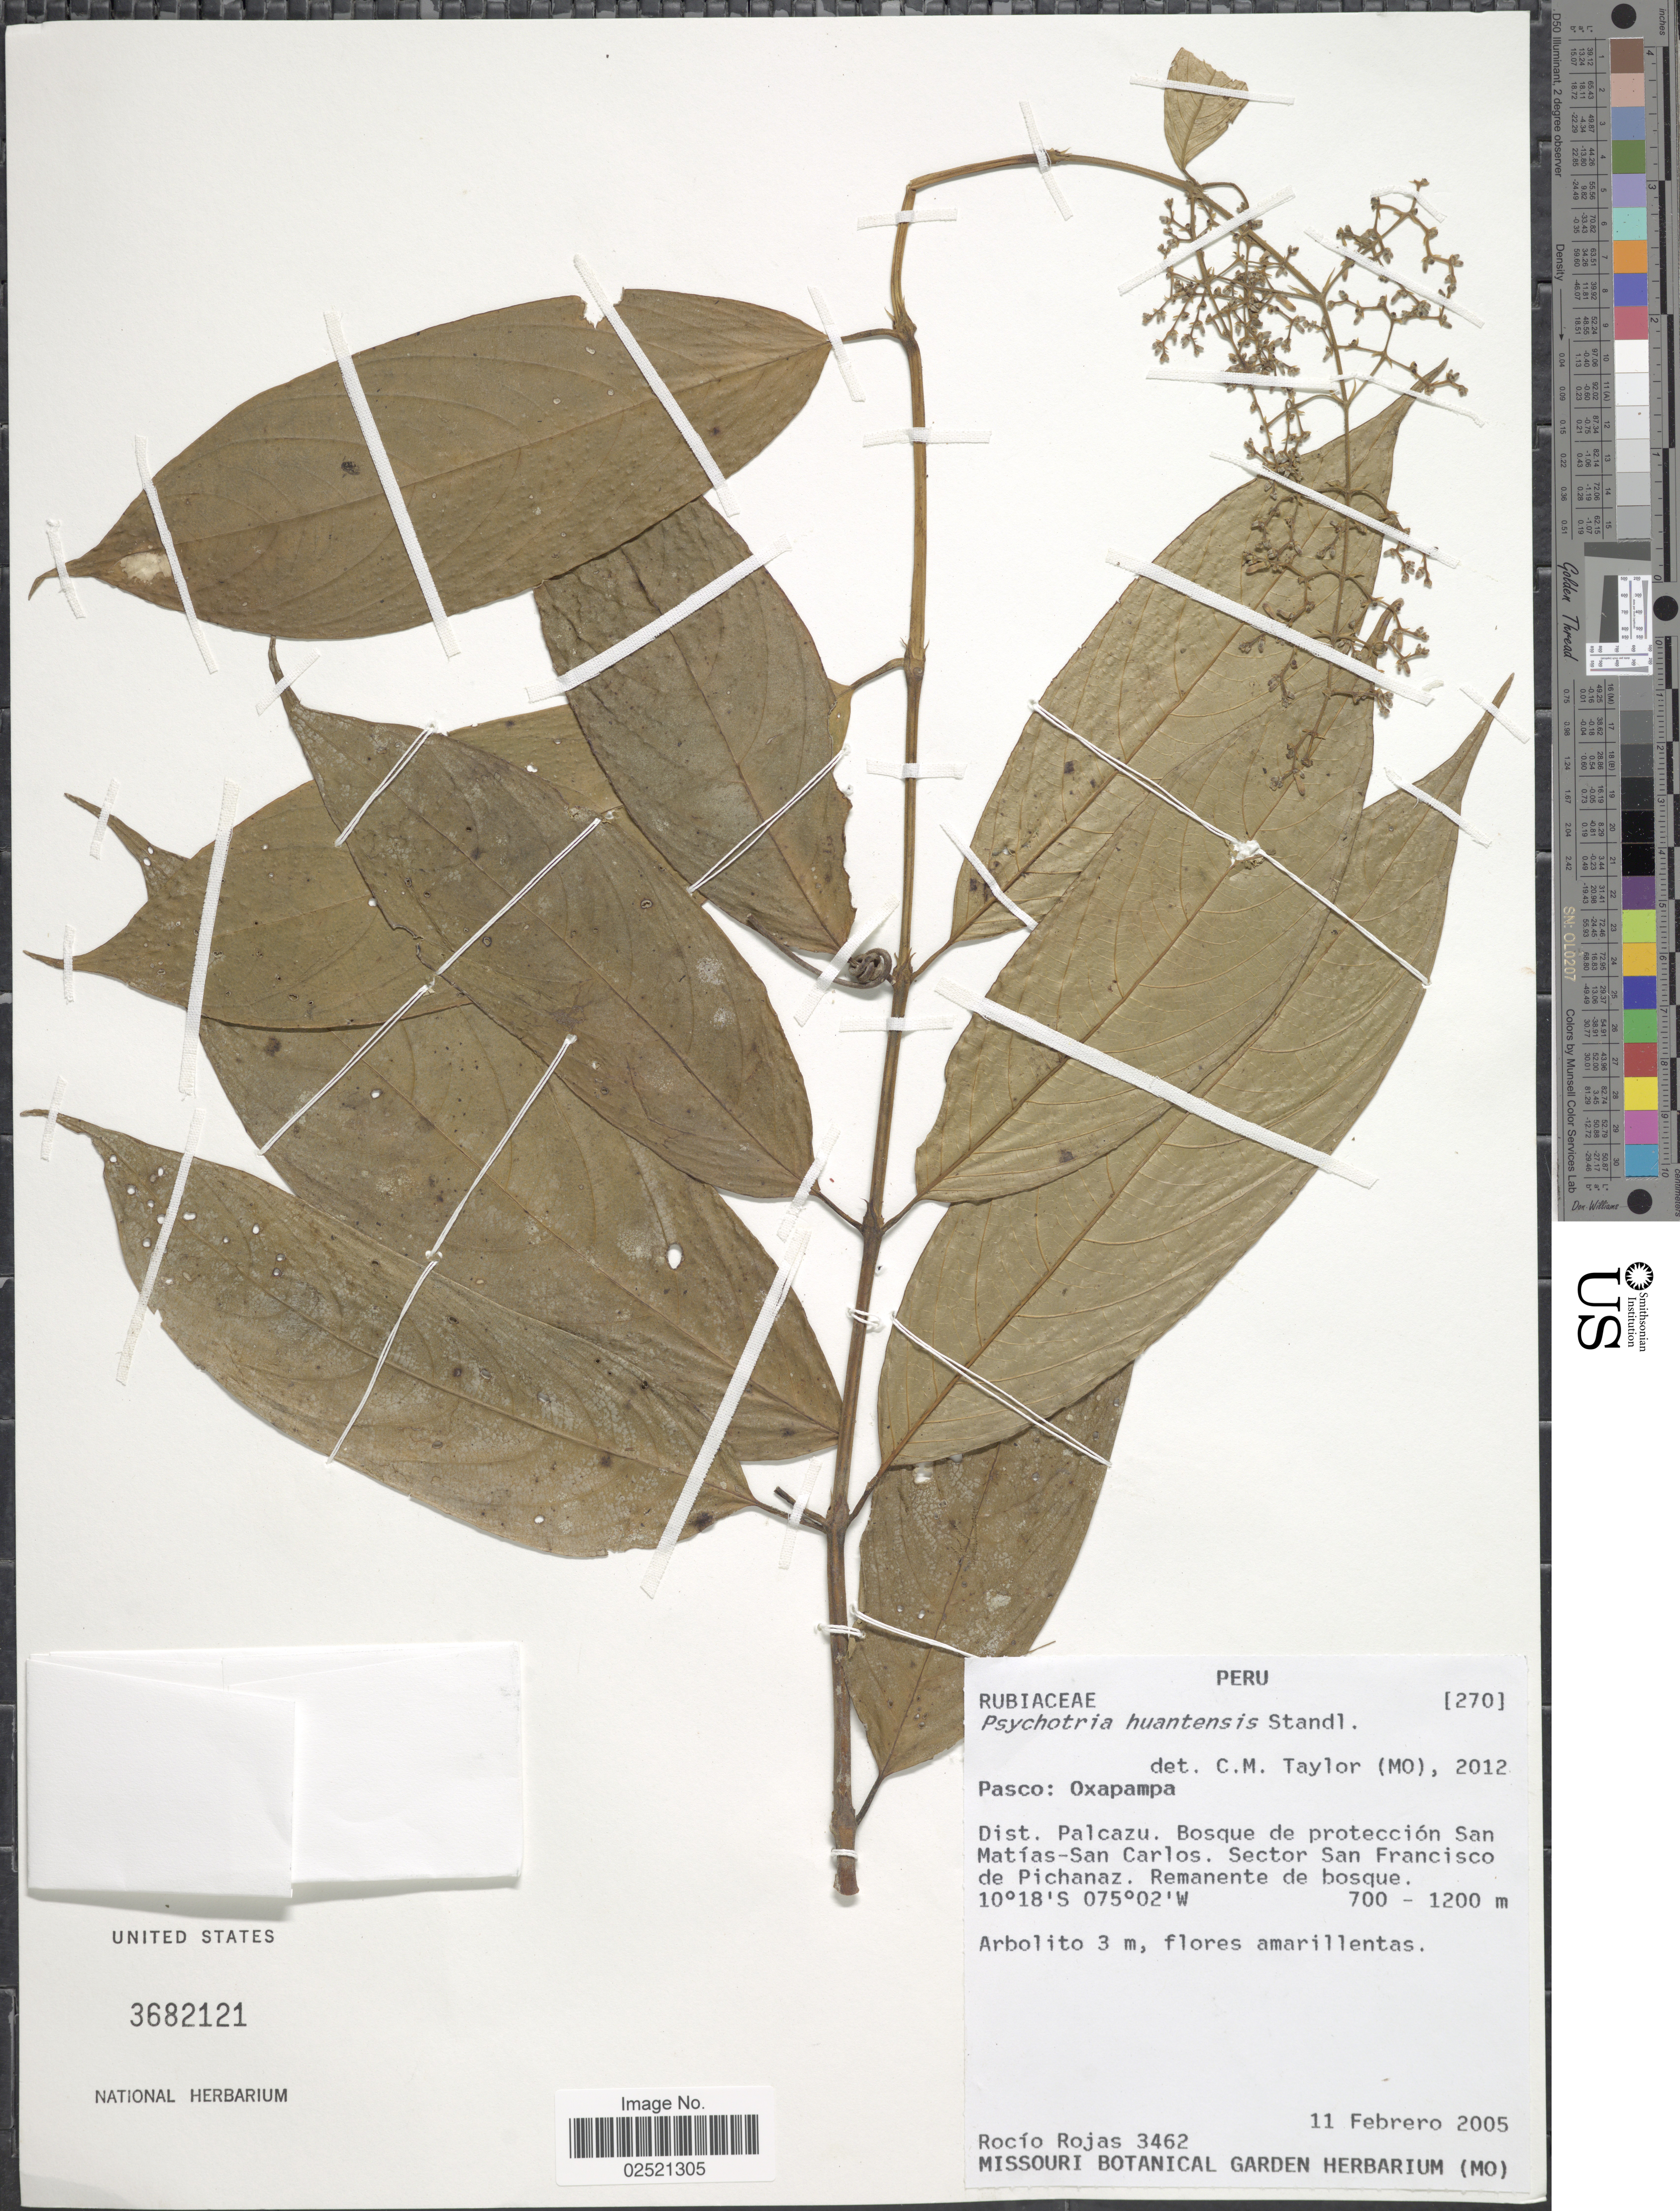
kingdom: Plantae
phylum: Tracheophyta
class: Magnoliopsida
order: Gentianales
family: Rubiaceae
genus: Psychotria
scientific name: Psychotria huantensis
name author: Standl.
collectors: R. Rojas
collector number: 3462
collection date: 2005-02-11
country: Peru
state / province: Pasco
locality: Oxapampa, Dist. Palcazu, Bosque de proteccion San Matias-San Carlos, Sector San Francisco de Pichanaz.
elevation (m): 700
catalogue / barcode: US 3682121